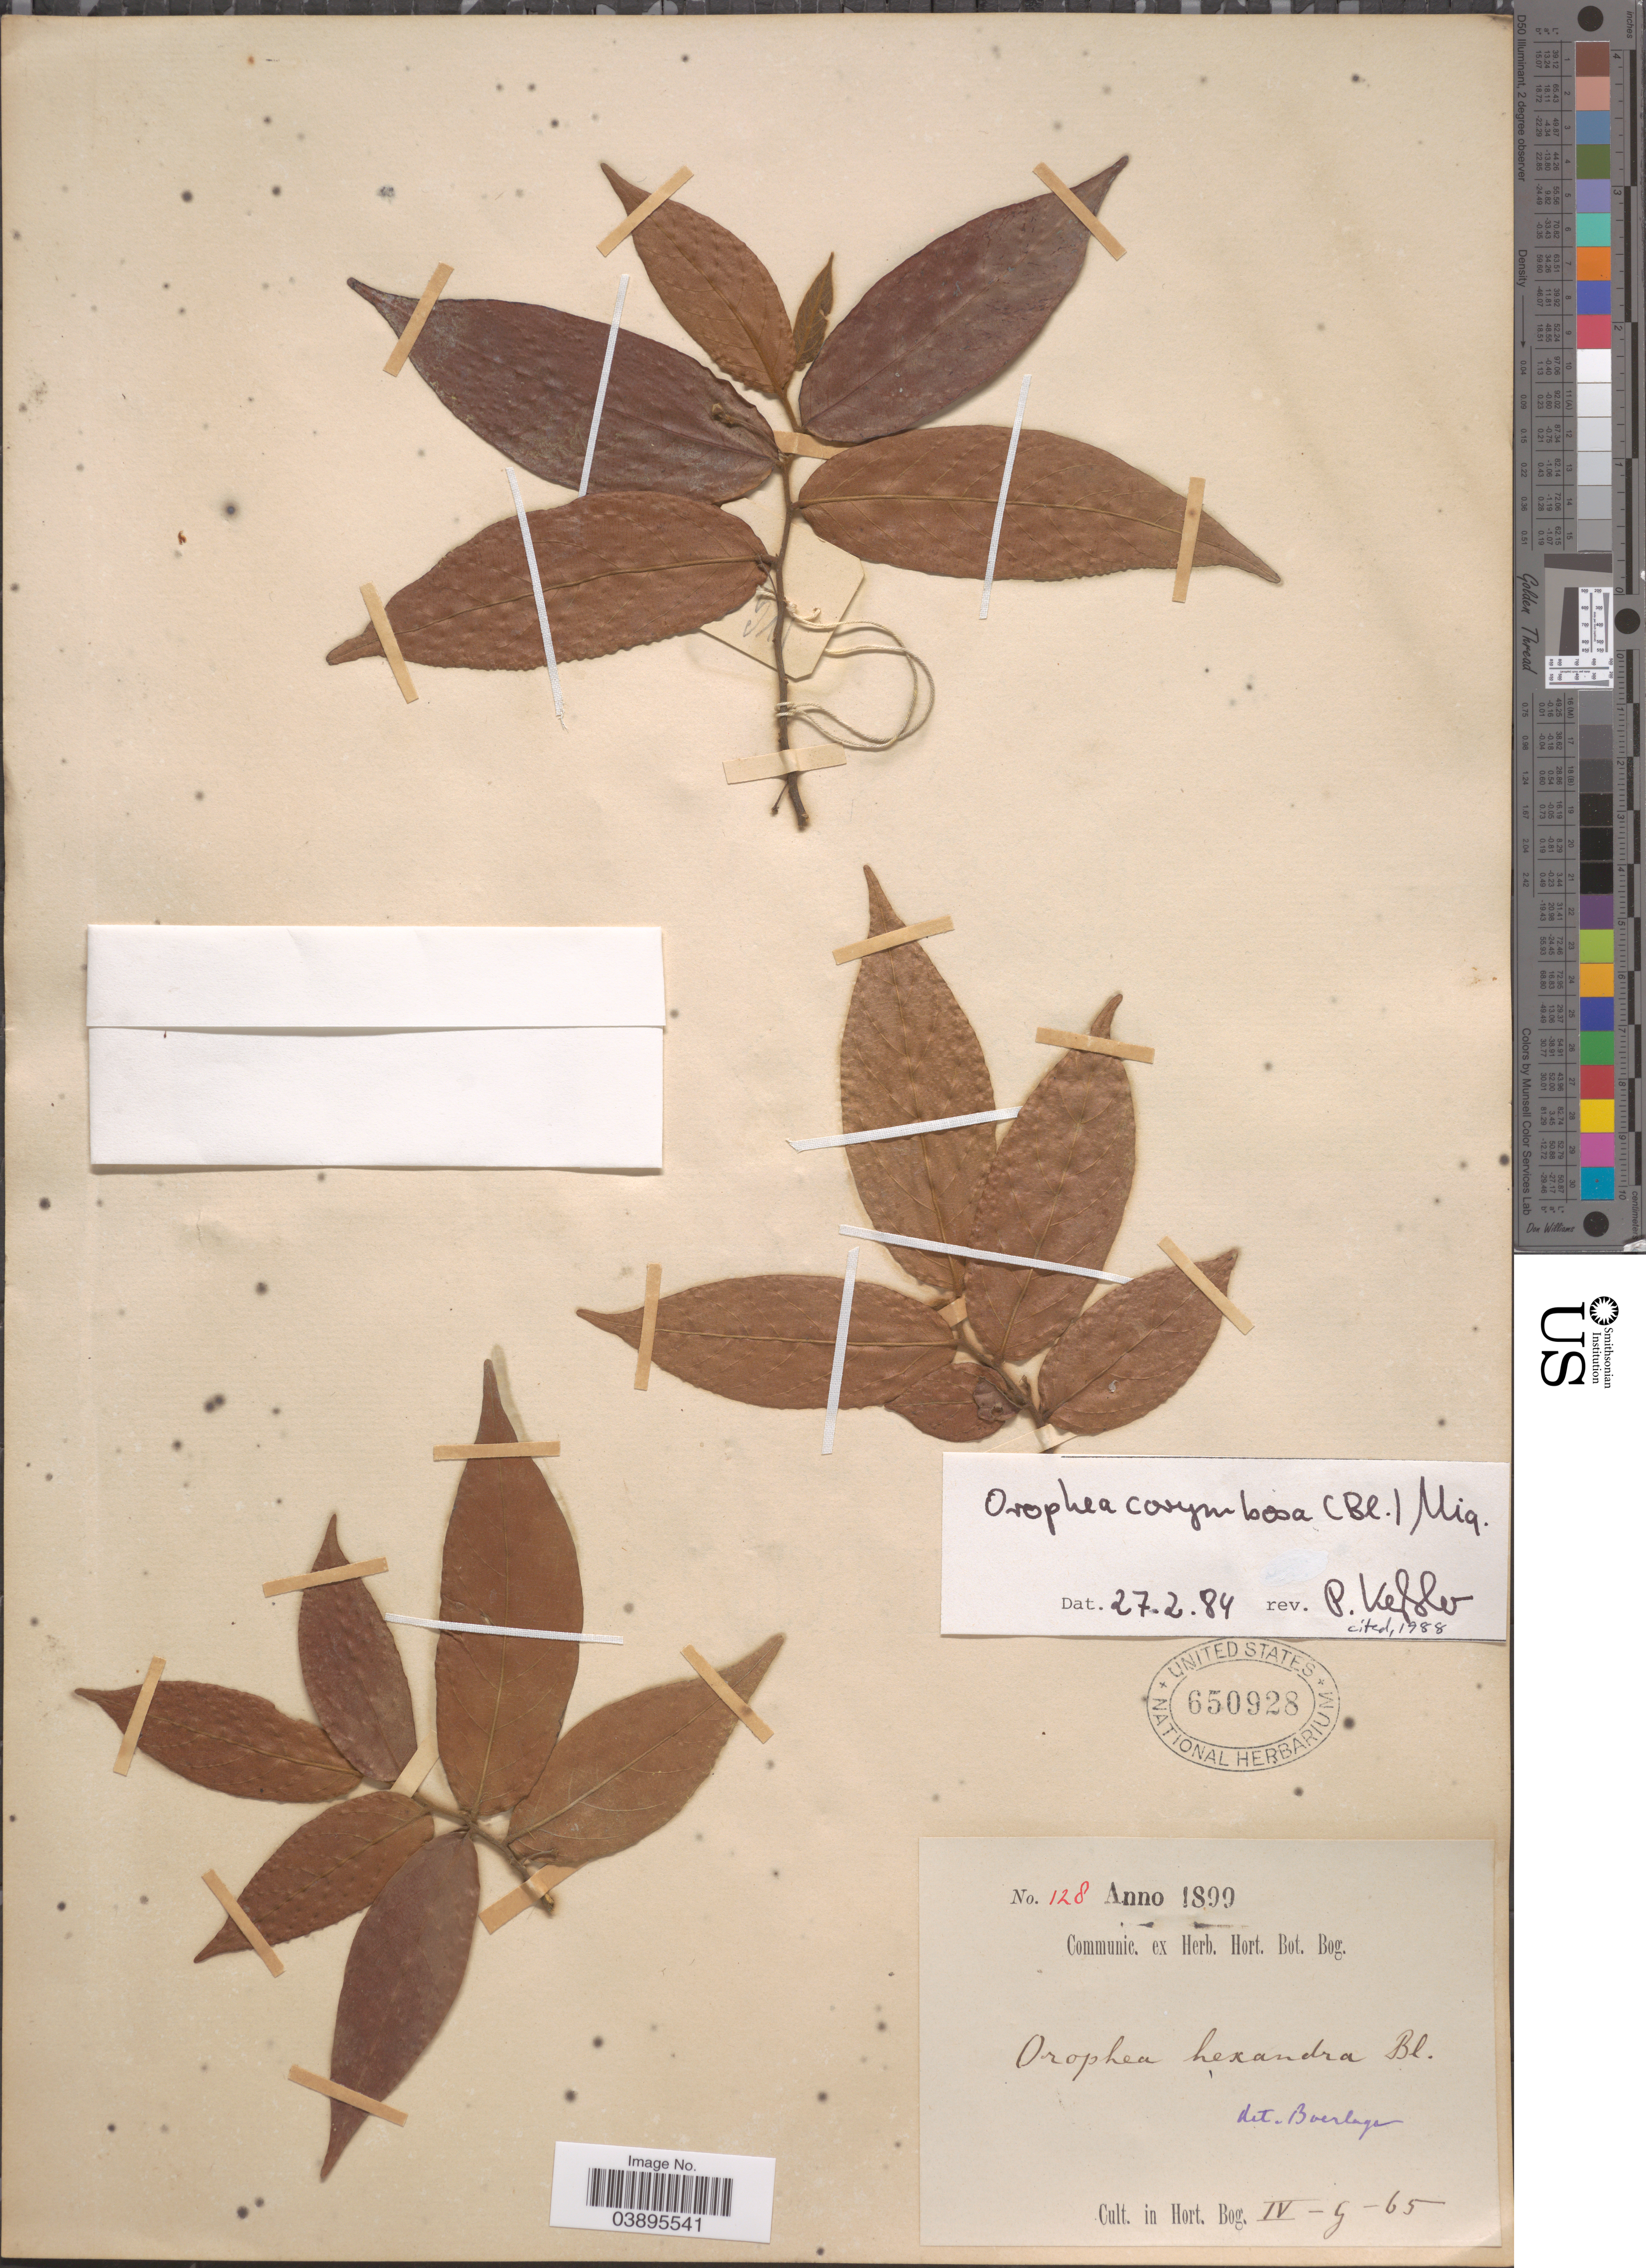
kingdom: Plantae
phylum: Tracheophyta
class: Magnoliopsida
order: Magnoliales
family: Annonaceae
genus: Orophea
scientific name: Orophea corymbosa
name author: (Blume) Miq.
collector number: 128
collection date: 1899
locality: Cult. in Hort. Bog.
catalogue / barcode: US 650928